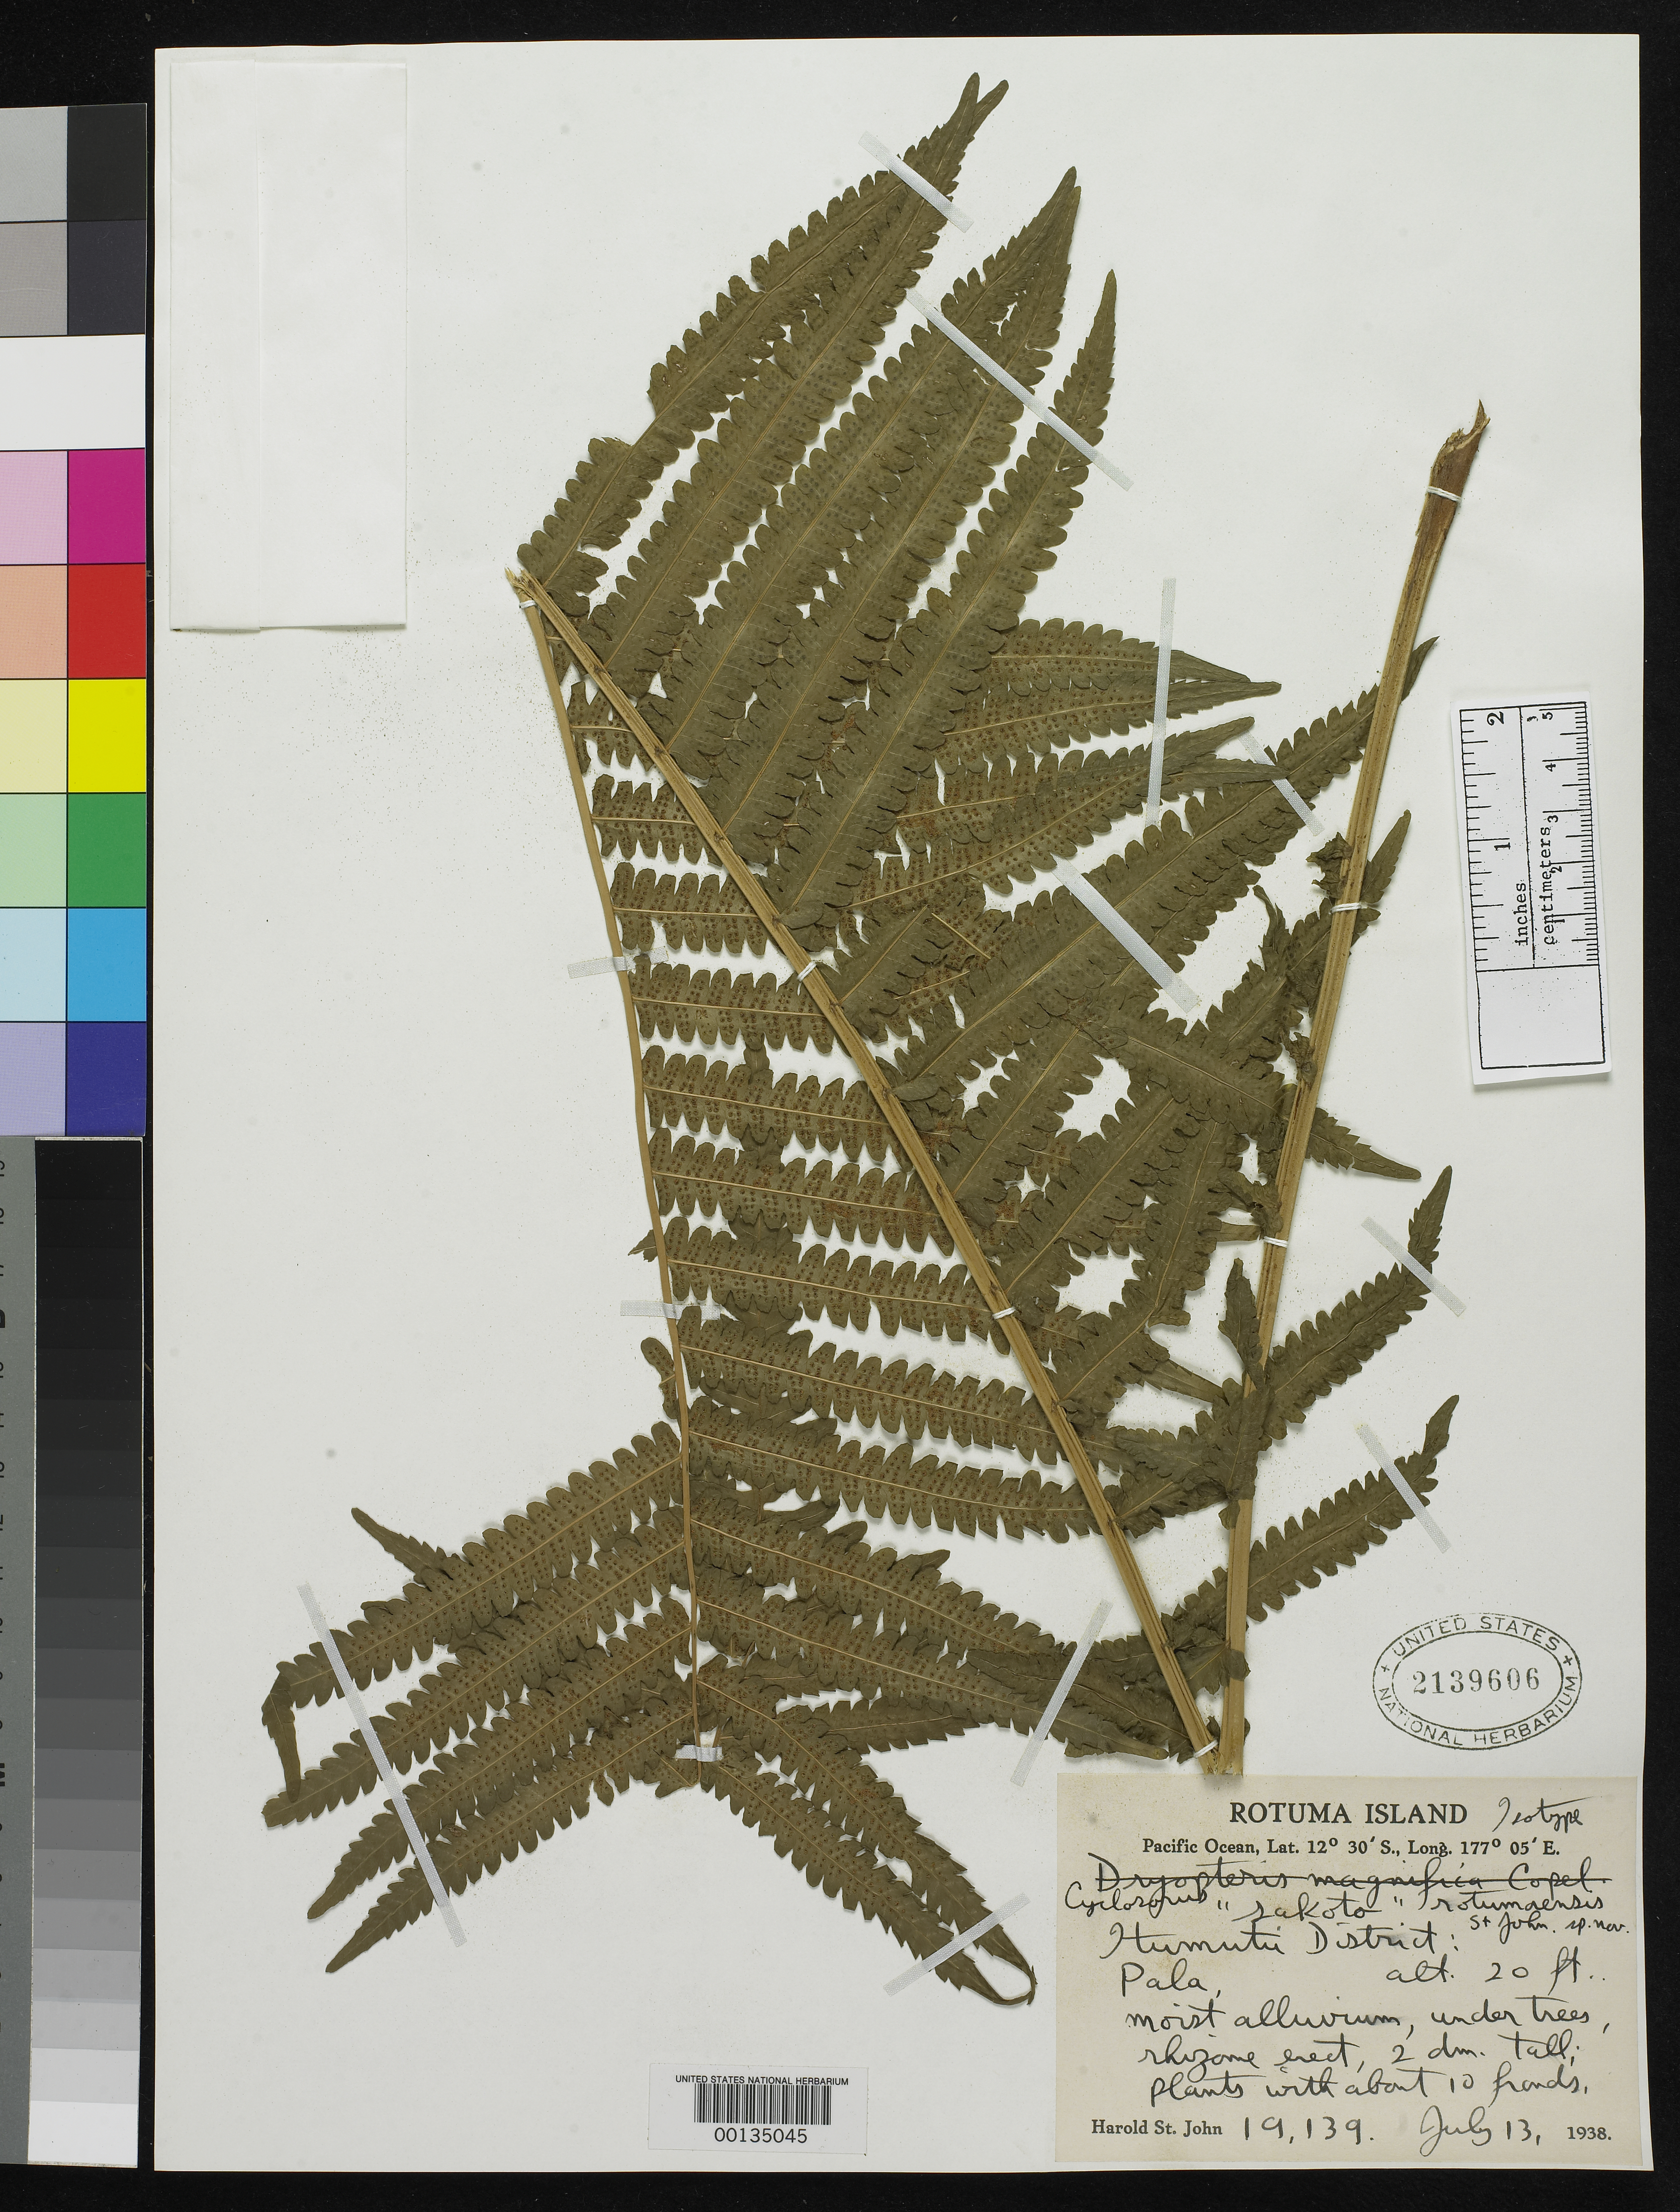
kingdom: Plantae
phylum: Tracheophyta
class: Polypodiopsida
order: Polypodiales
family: Thelypteridaceae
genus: Cyclosorus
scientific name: Cyclosorus rotumaensis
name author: H. St. John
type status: Isotype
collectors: H. St. John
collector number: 19139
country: Fiji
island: Rotuma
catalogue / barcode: US 2139606